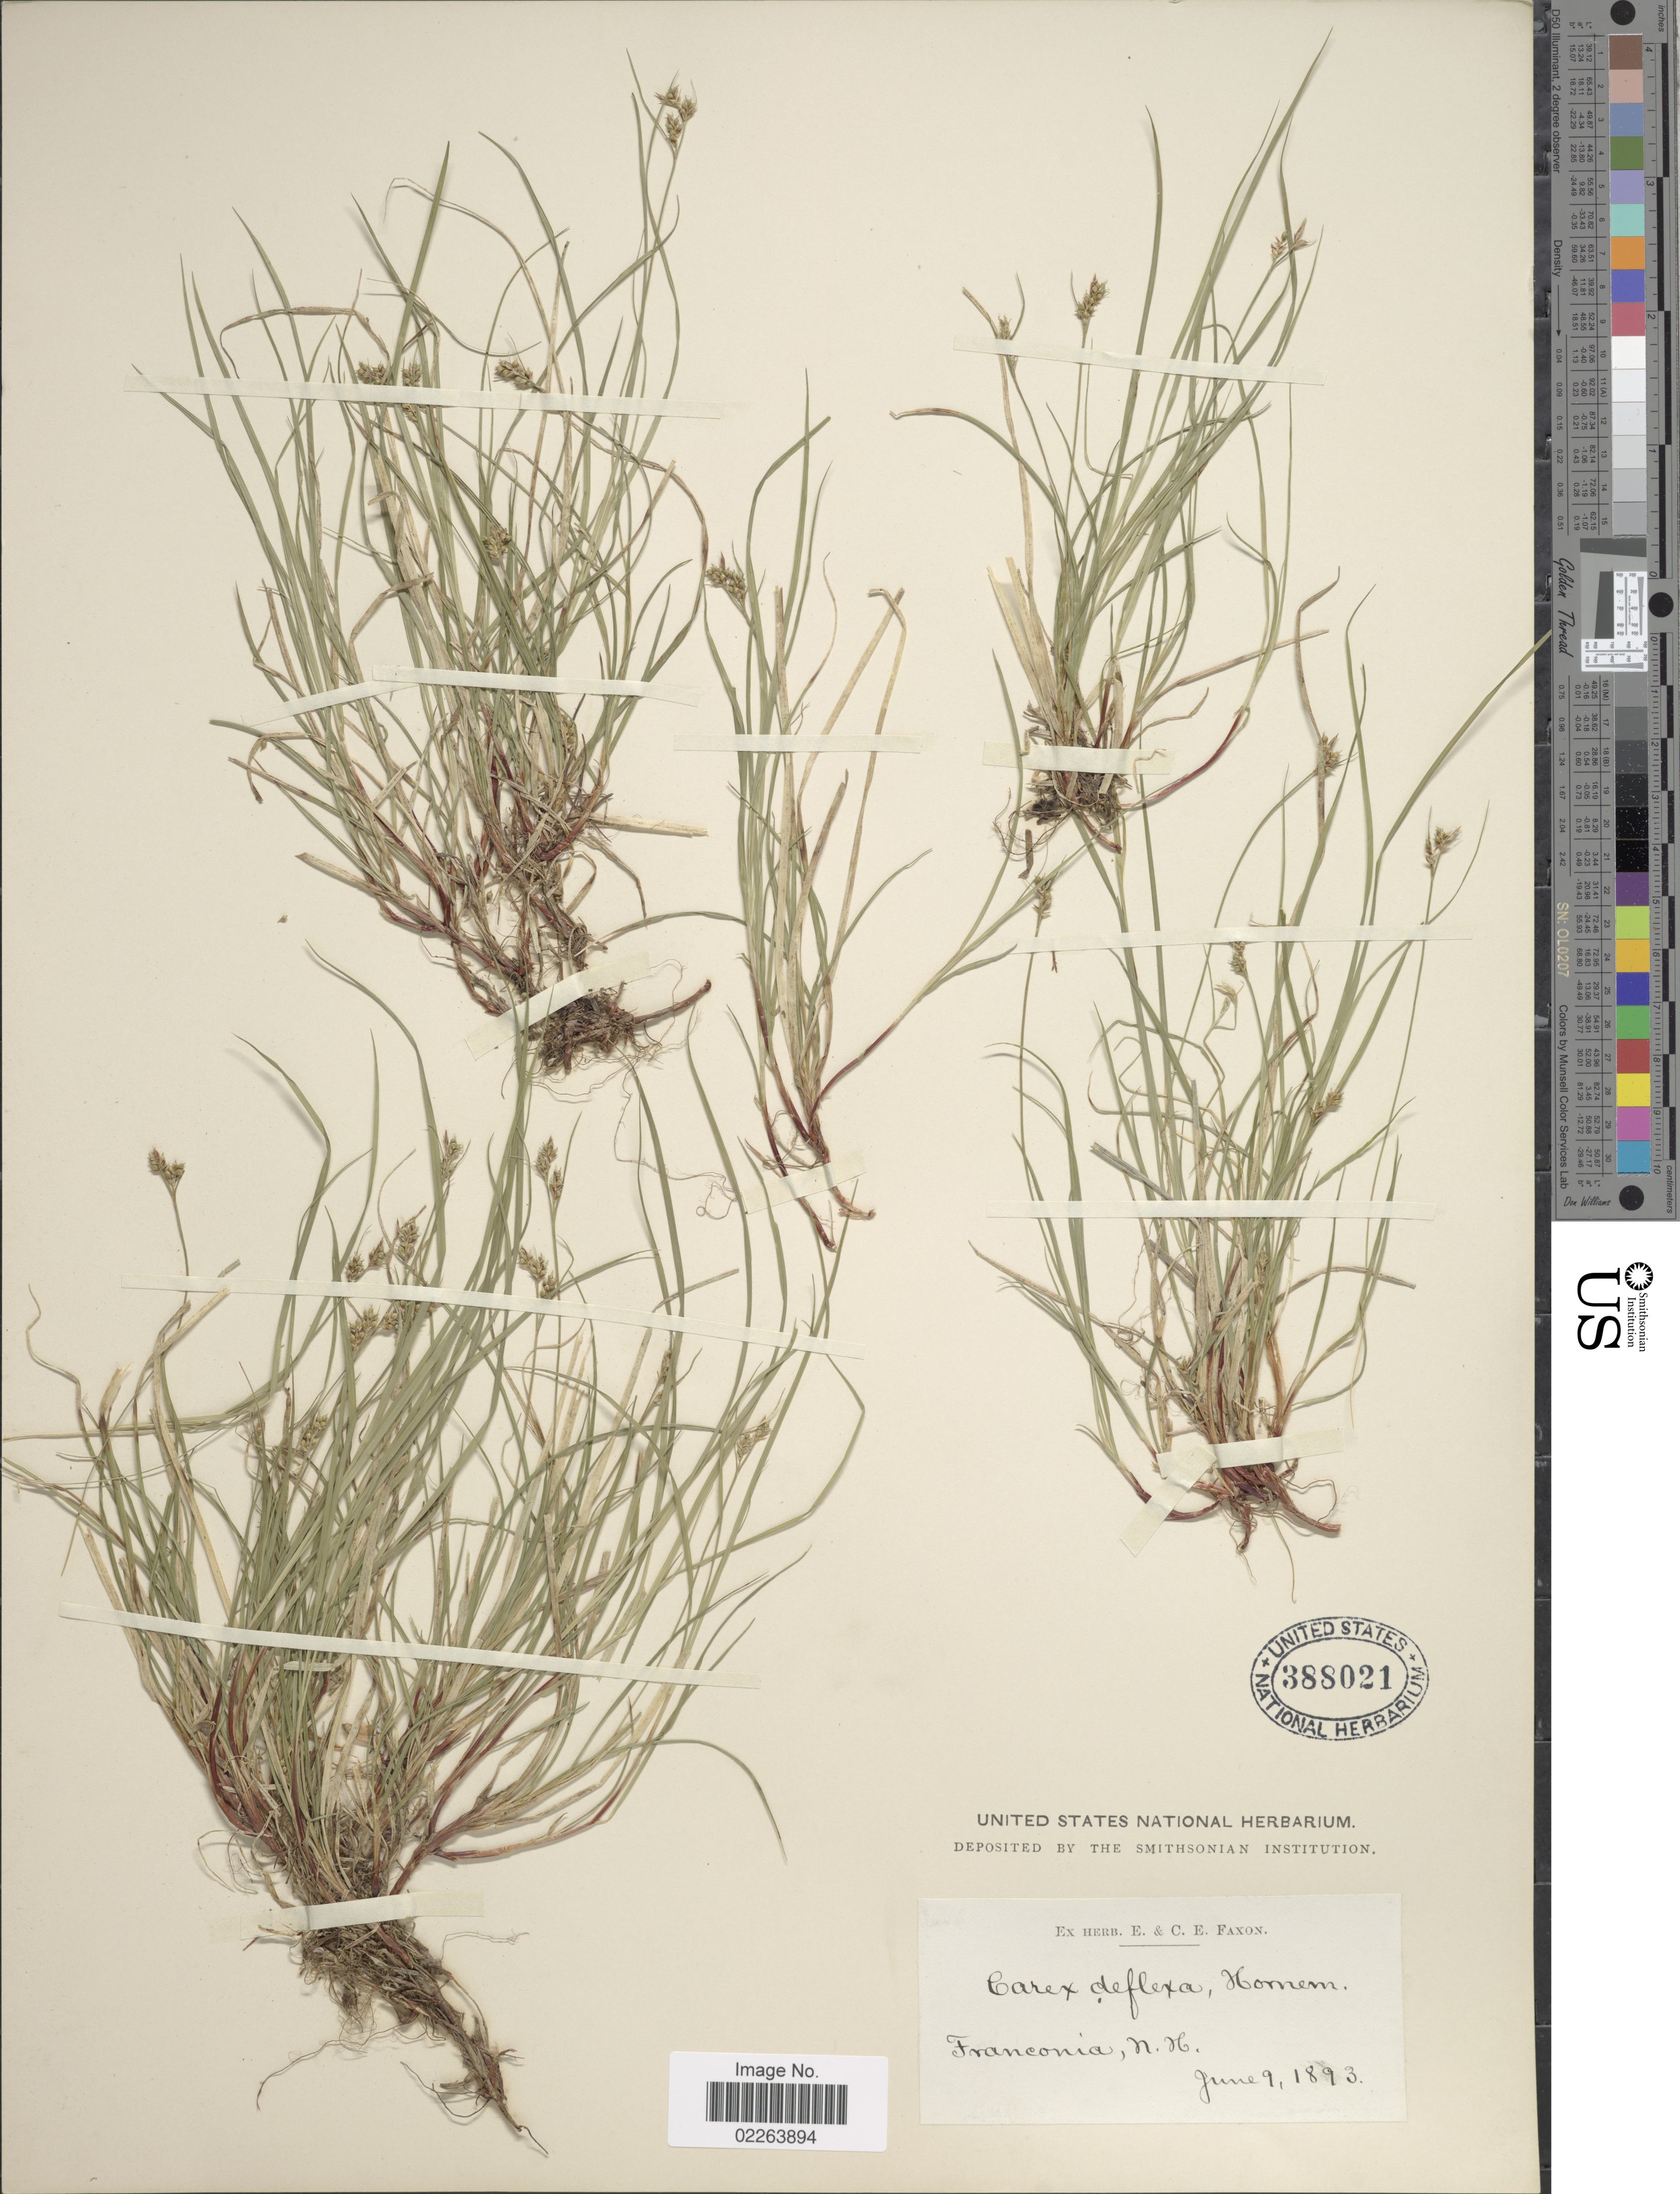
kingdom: Plantae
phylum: Tracheophyta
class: Liliopsida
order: Poales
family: Cyperaceae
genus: Carex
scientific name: Carex deflexa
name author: Hornem.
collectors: ex herb. E. & C.E. Faxon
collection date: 1893-06-09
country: United States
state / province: New Hampshire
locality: Franconia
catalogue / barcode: US 388021